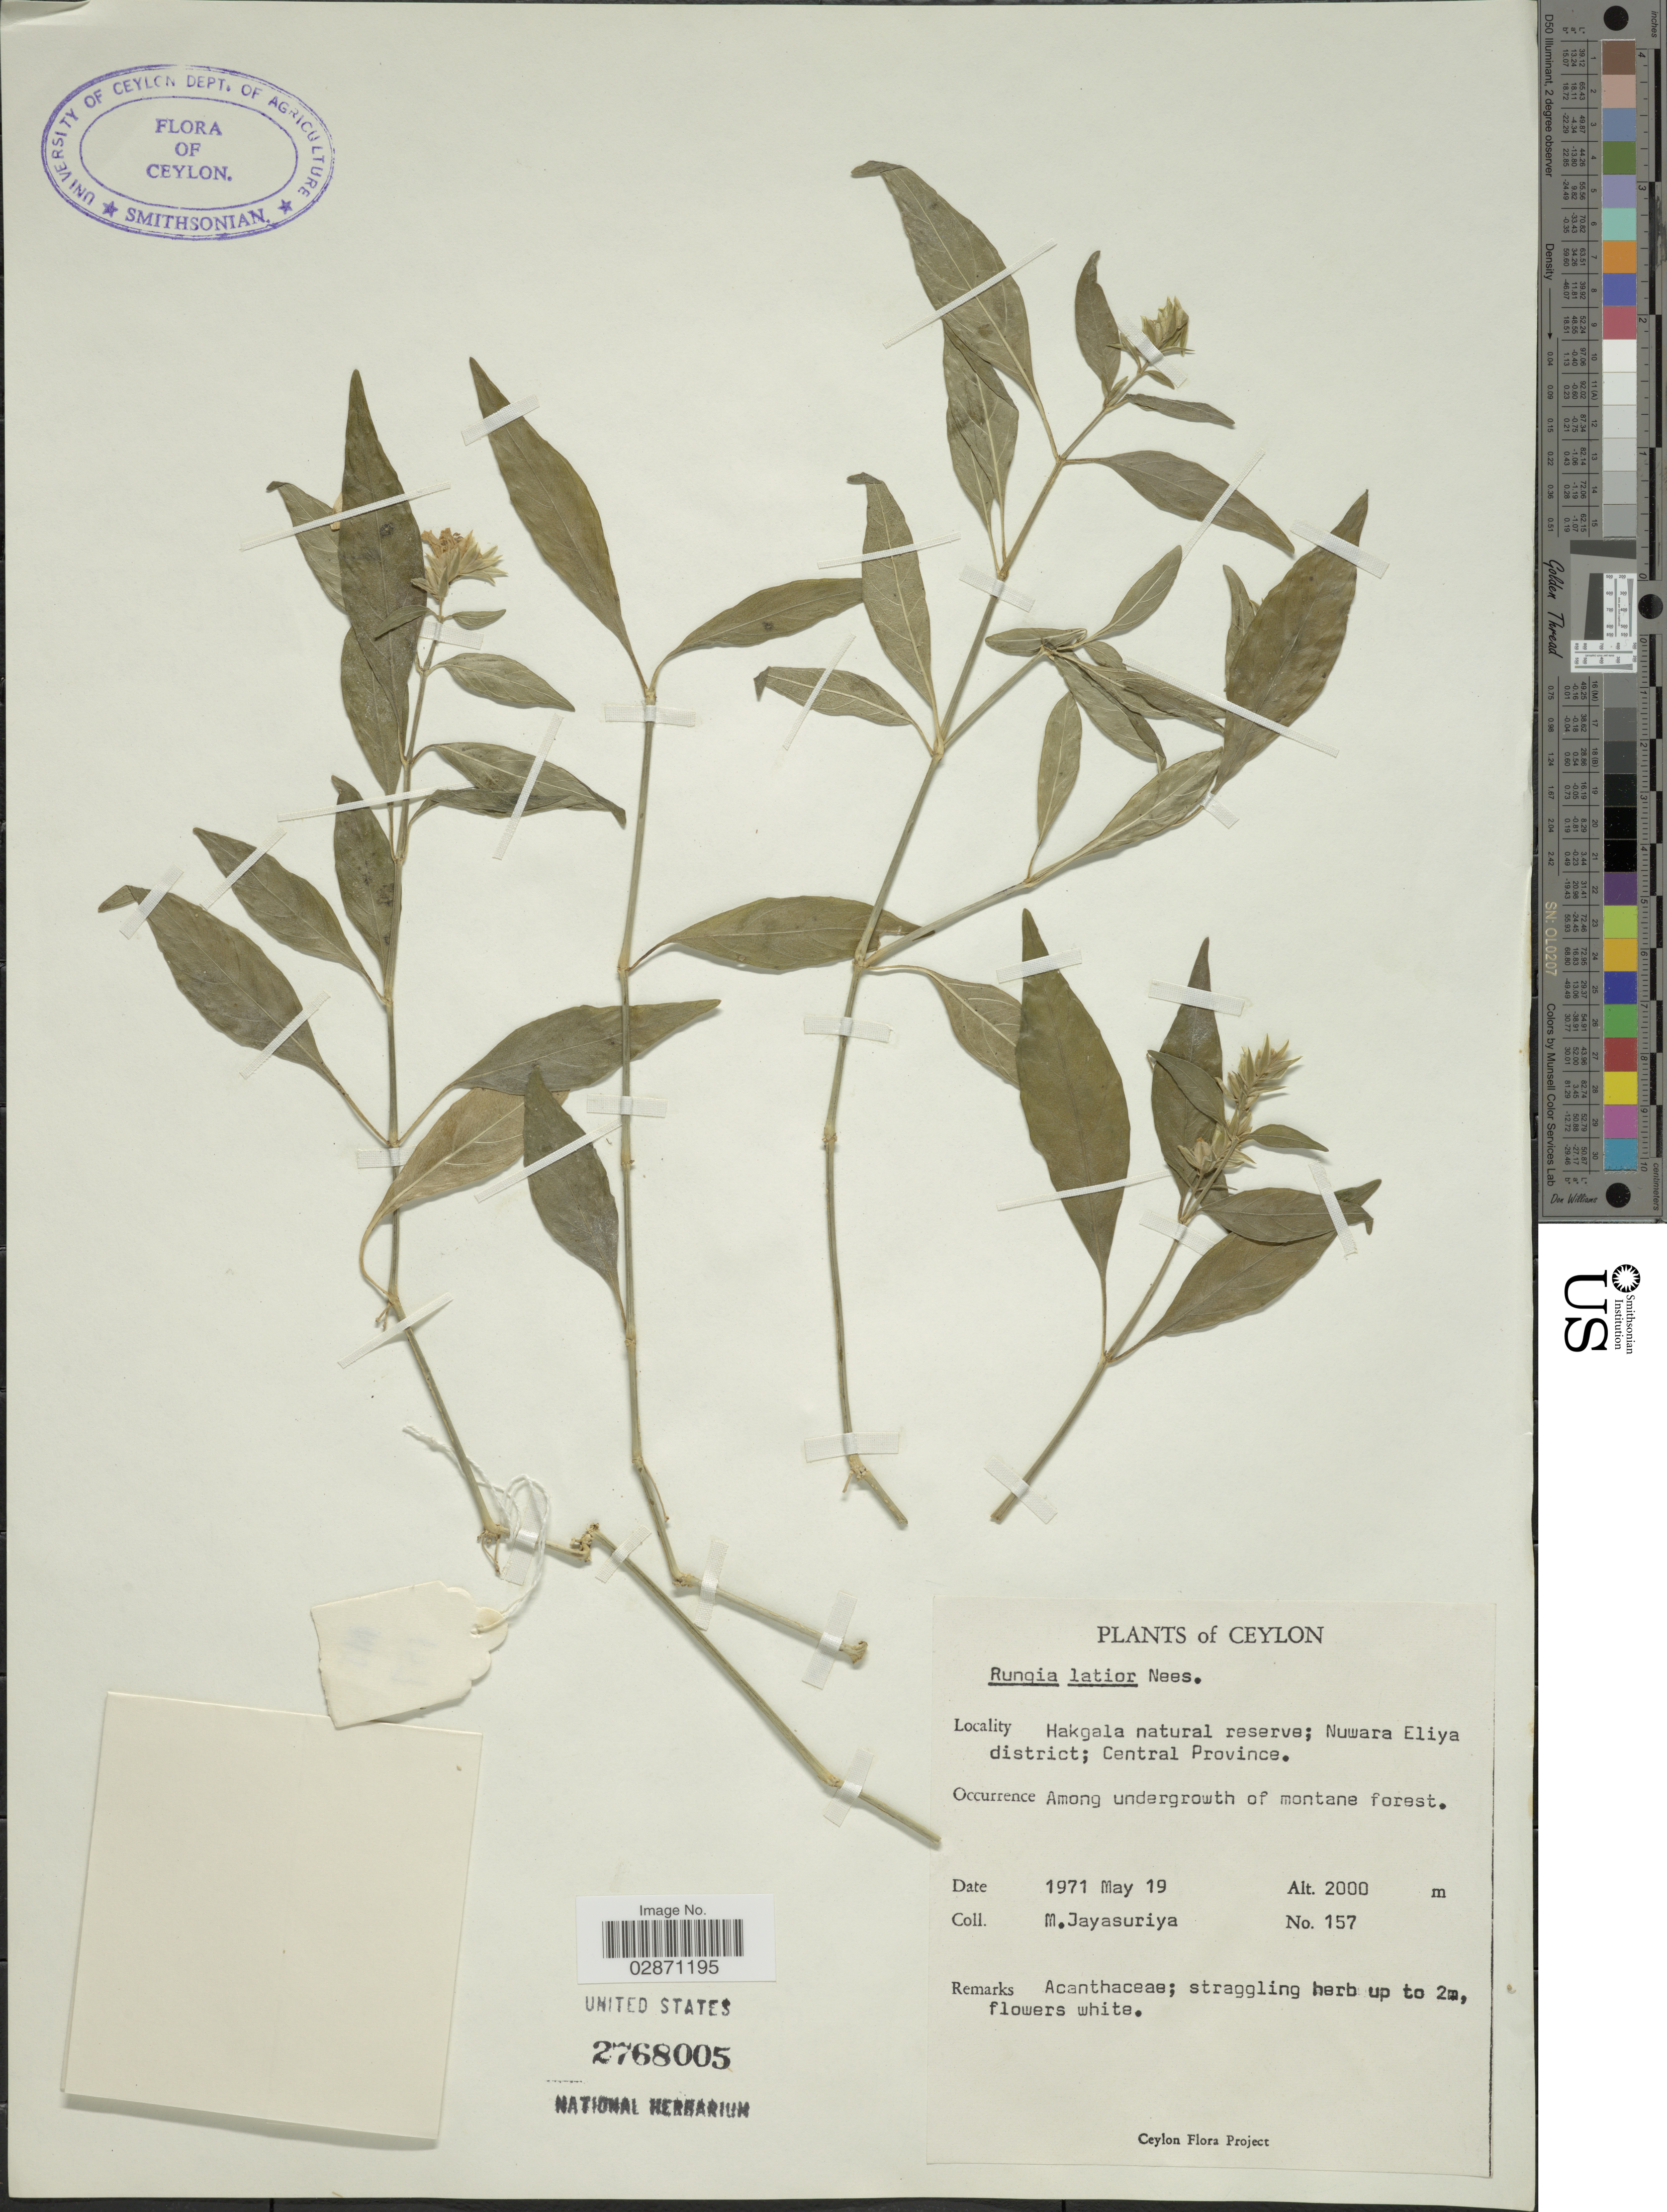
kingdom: Plantae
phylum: Tracheophyta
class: Magnoliopsida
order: Lamiales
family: Acanthaceae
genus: Rungia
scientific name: Rungia latior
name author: Nees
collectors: M. Jayasuriya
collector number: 157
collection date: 1971-05-19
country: Sri Lanka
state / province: Central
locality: Ceylon. Hakgala natural reserve; Nuwara Eliya district.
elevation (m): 2000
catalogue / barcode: US 2768005